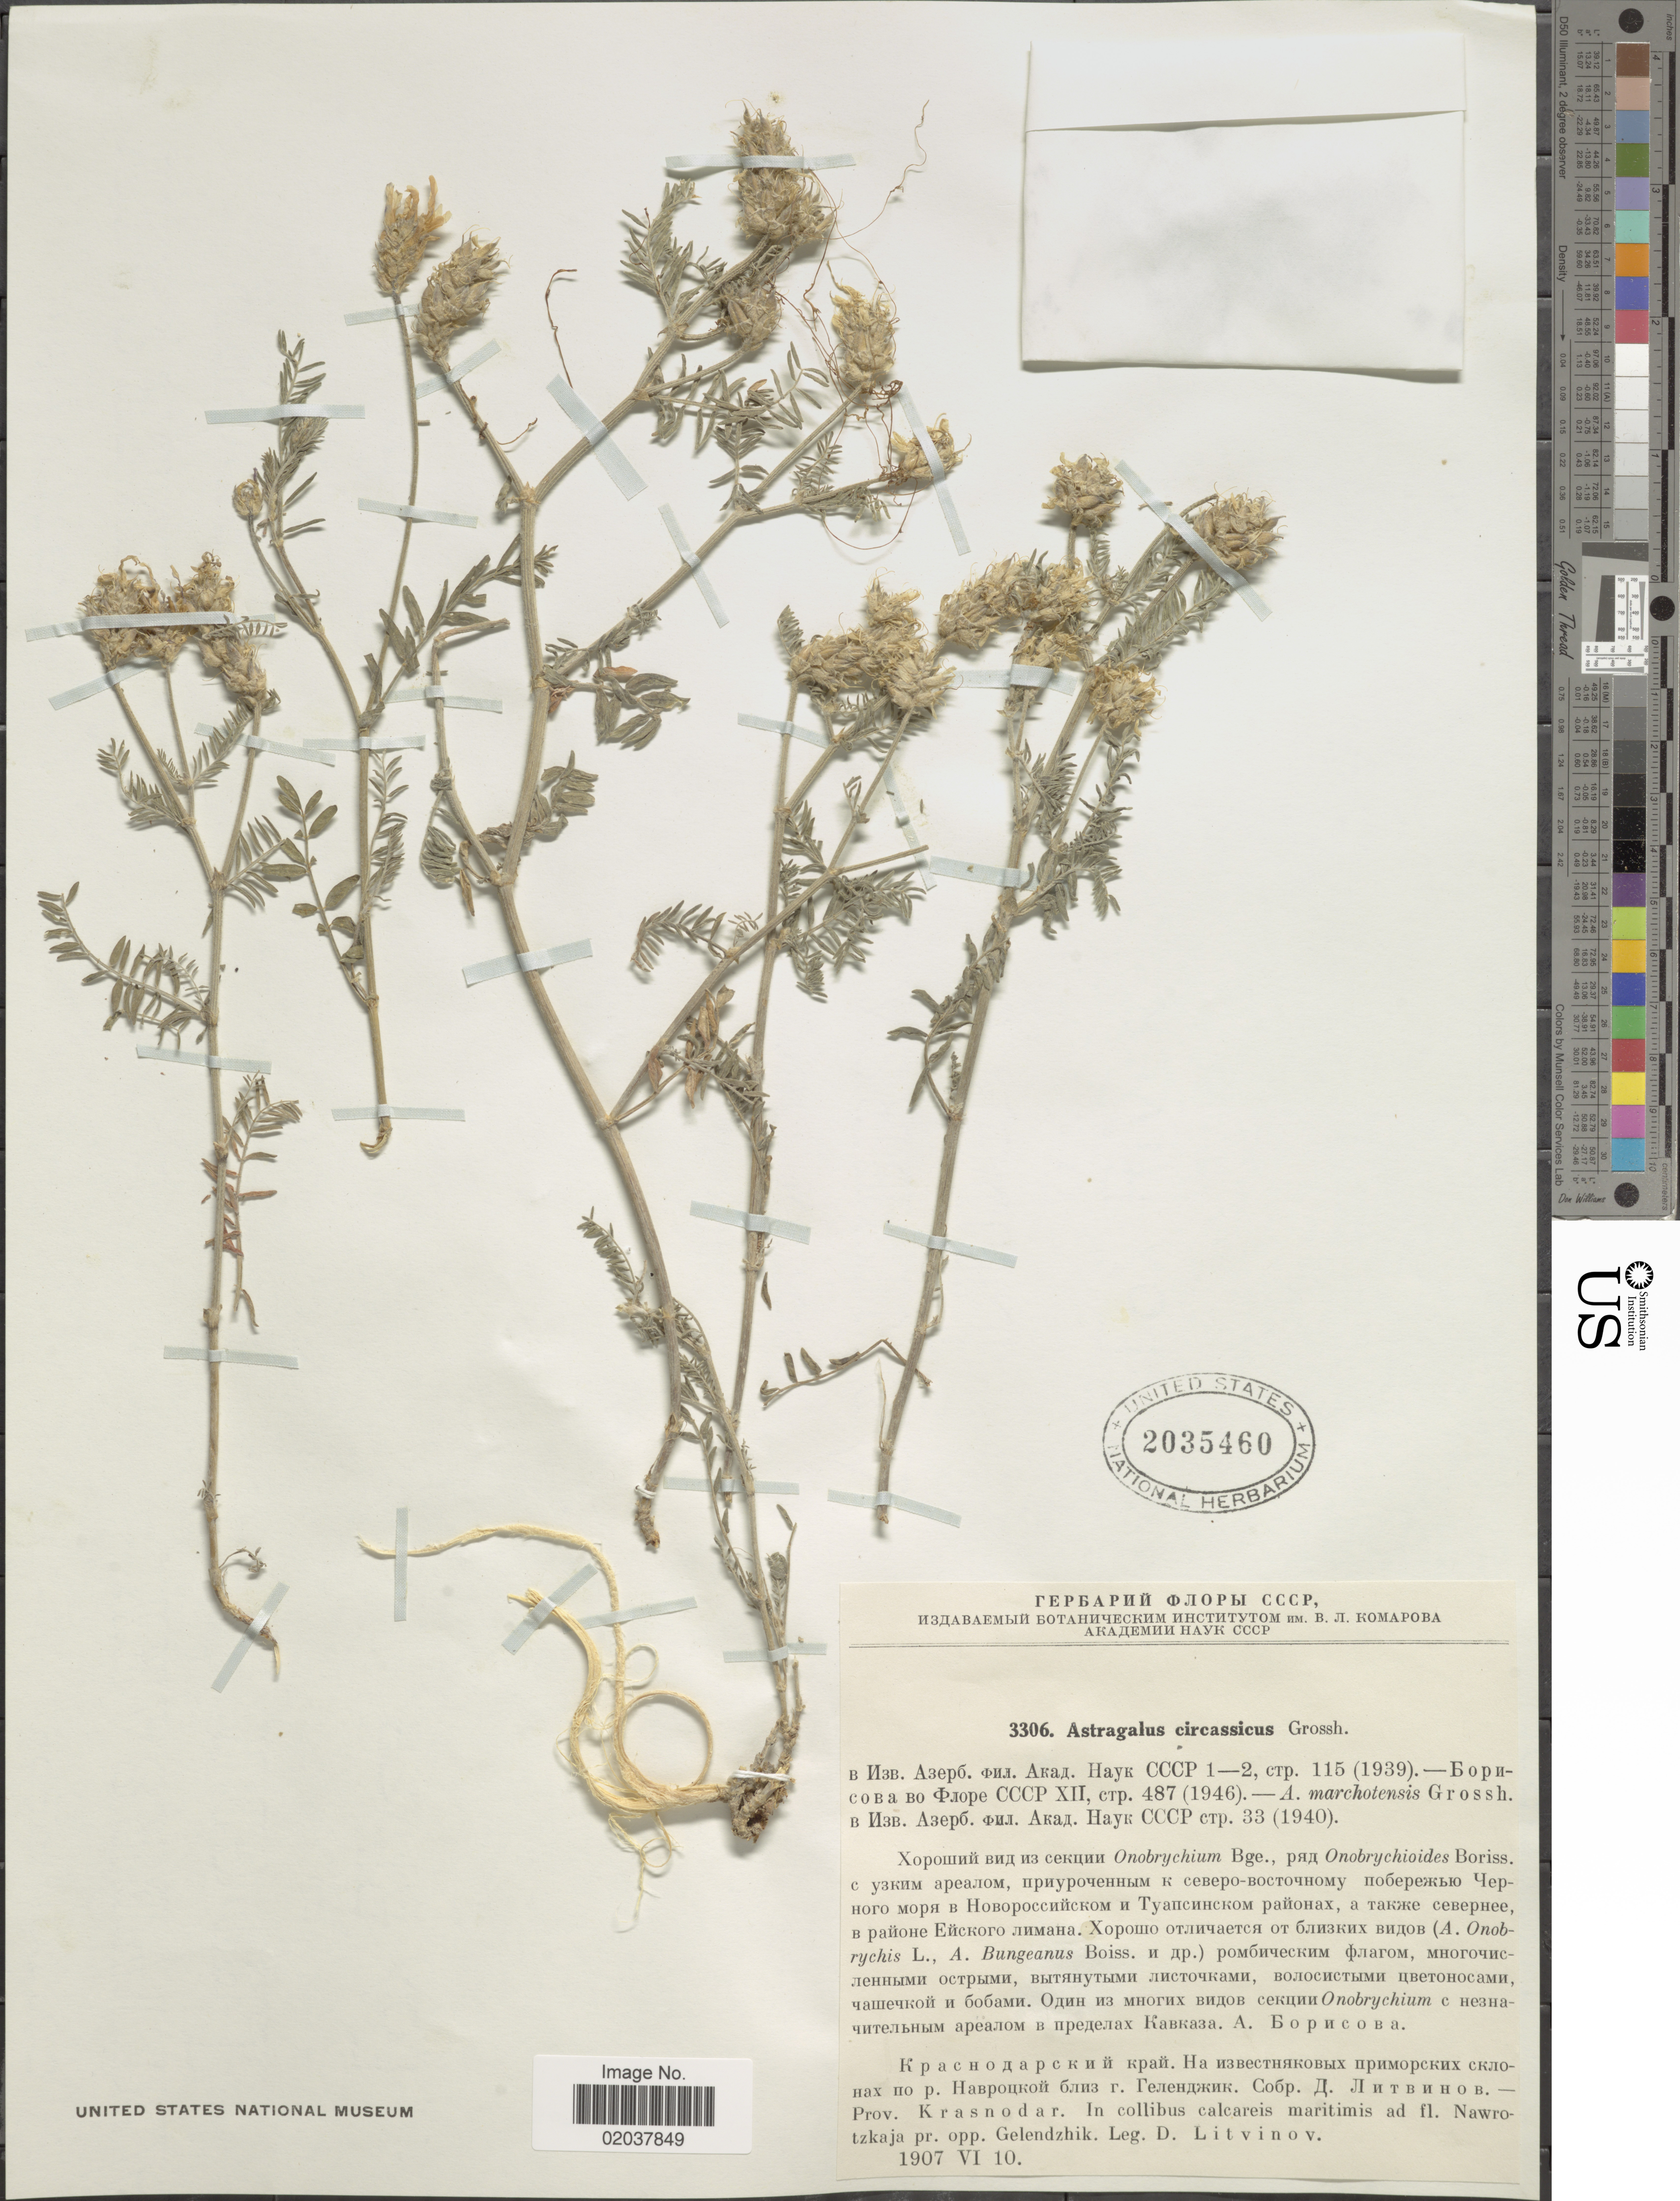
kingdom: Plantae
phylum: Tracheophyta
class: Magnoliopsida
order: Fabales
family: Fabaceae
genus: Astragalus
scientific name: Astragalus circassicus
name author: Grossh.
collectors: D. Litvinov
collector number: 3306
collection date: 1907-06-10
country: Russian Federation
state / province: Krasnodar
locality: Nawrotzkaja pr. opp. Gelendzhik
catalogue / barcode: US 2035460